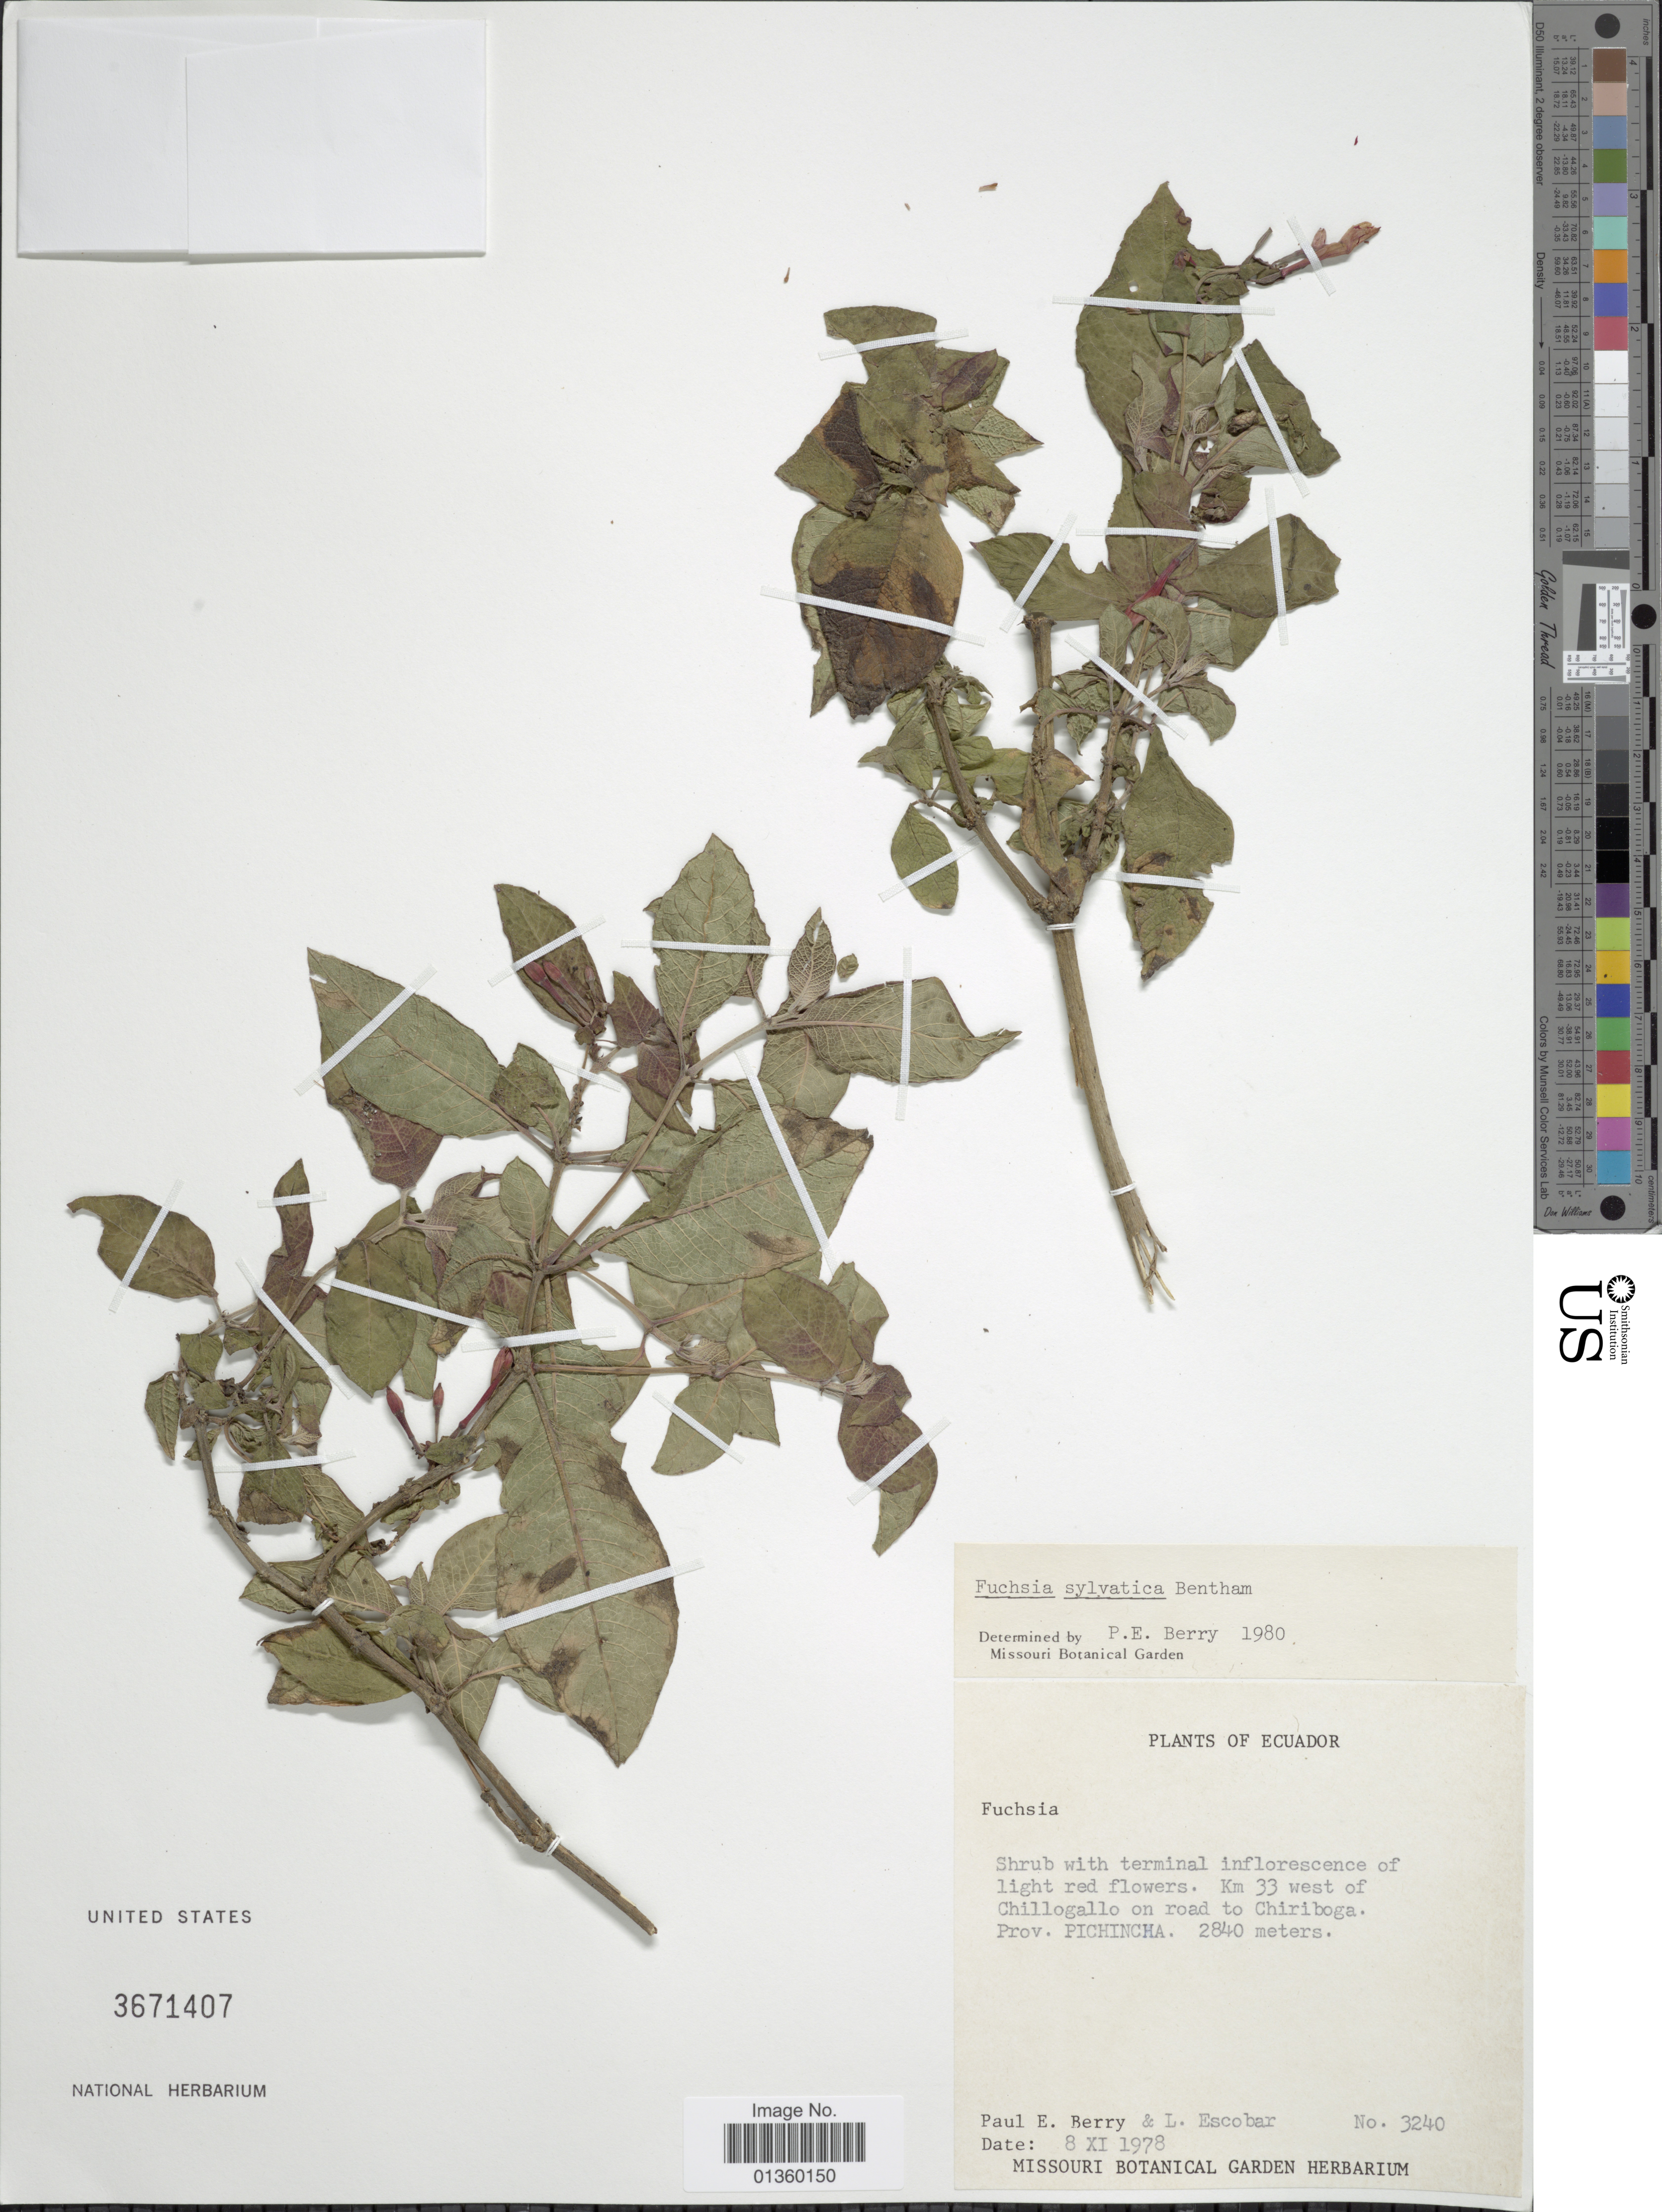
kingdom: Plantae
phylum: Tracheophyta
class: Magnoliopsida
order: Myrtales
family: Onagraceae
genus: Fuchsia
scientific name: Fuchsia sylvatica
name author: Benth.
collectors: P. E. Berry & L. Escobar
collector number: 3240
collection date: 1978-11-08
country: Ecuador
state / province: Pichincha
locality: Km 33 west of Chillogallo on road to Chiriboga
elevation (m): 2840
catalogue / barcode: US 3671407